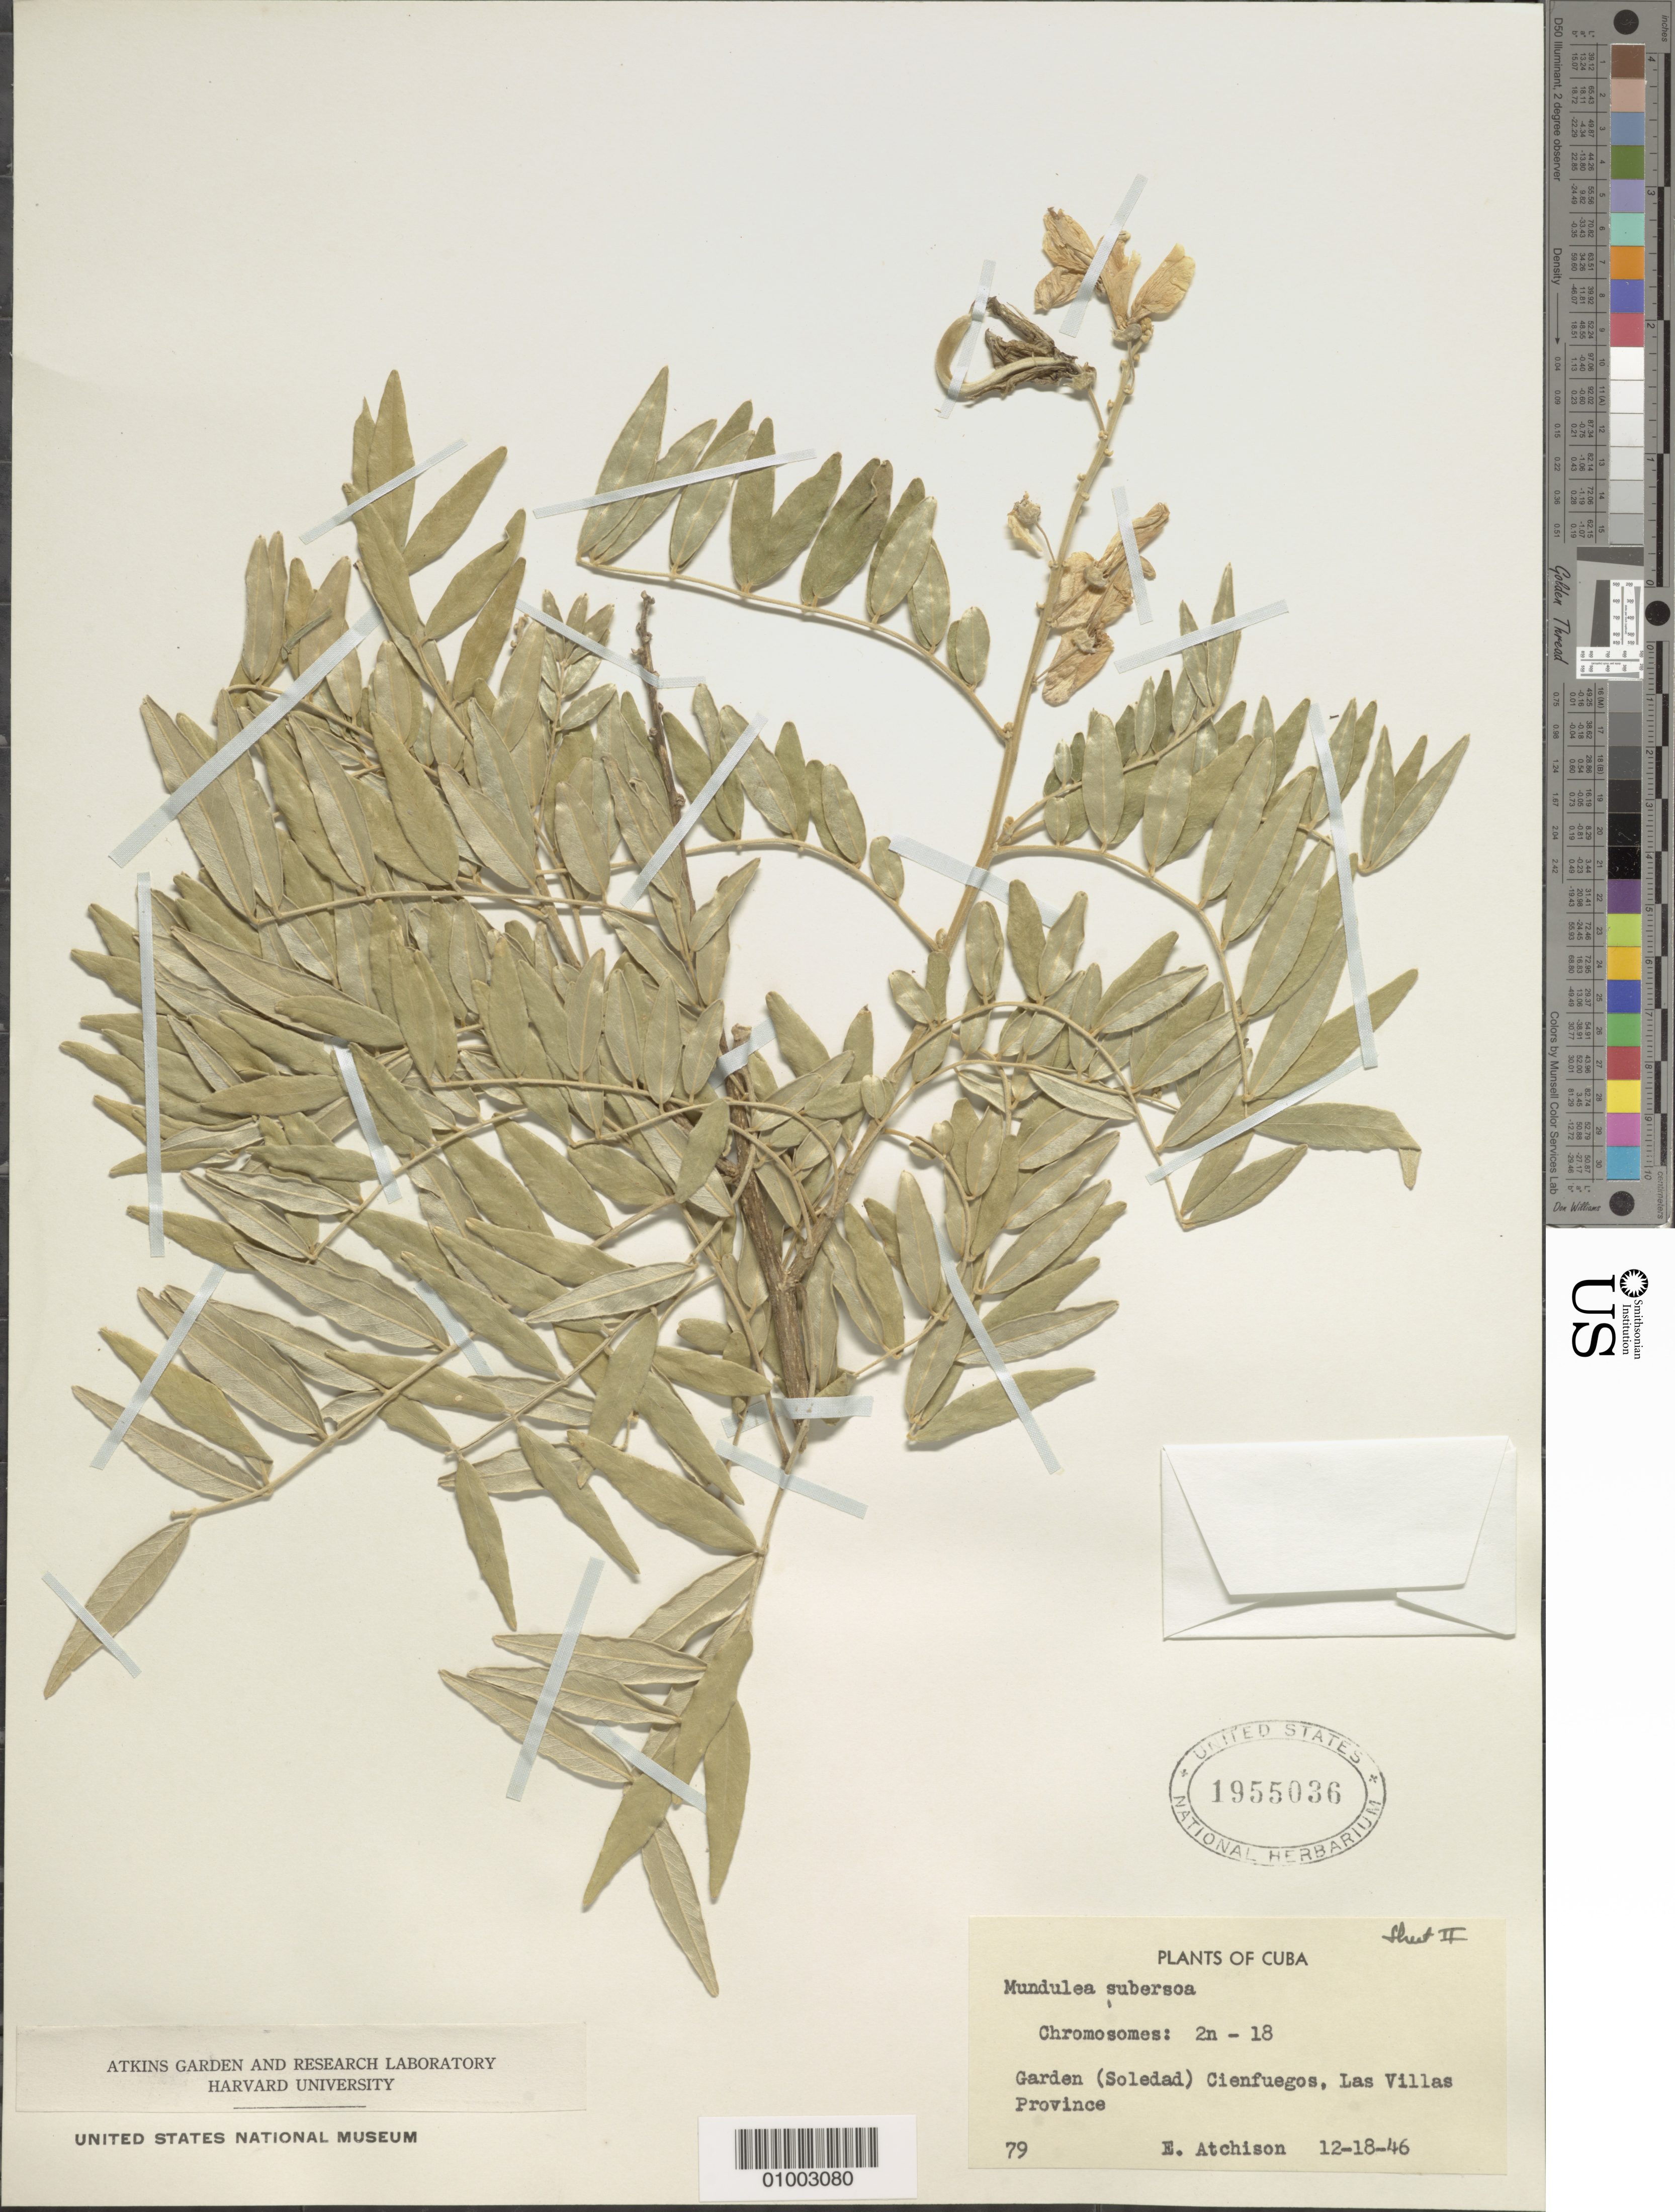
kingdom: Plantae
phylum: Tracheophyta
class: Magnoliopsida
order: Fabales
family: Fabaceae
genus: Mundulea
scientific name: Mundulea sp.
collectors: E. Atchison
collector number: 79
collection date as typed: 18 Dec 1946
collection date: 1946-12-18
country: Cuba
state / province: Cienfuegos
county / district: Cienfuegos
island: Cuba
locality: Soledad Garden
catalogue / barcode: US 1955036